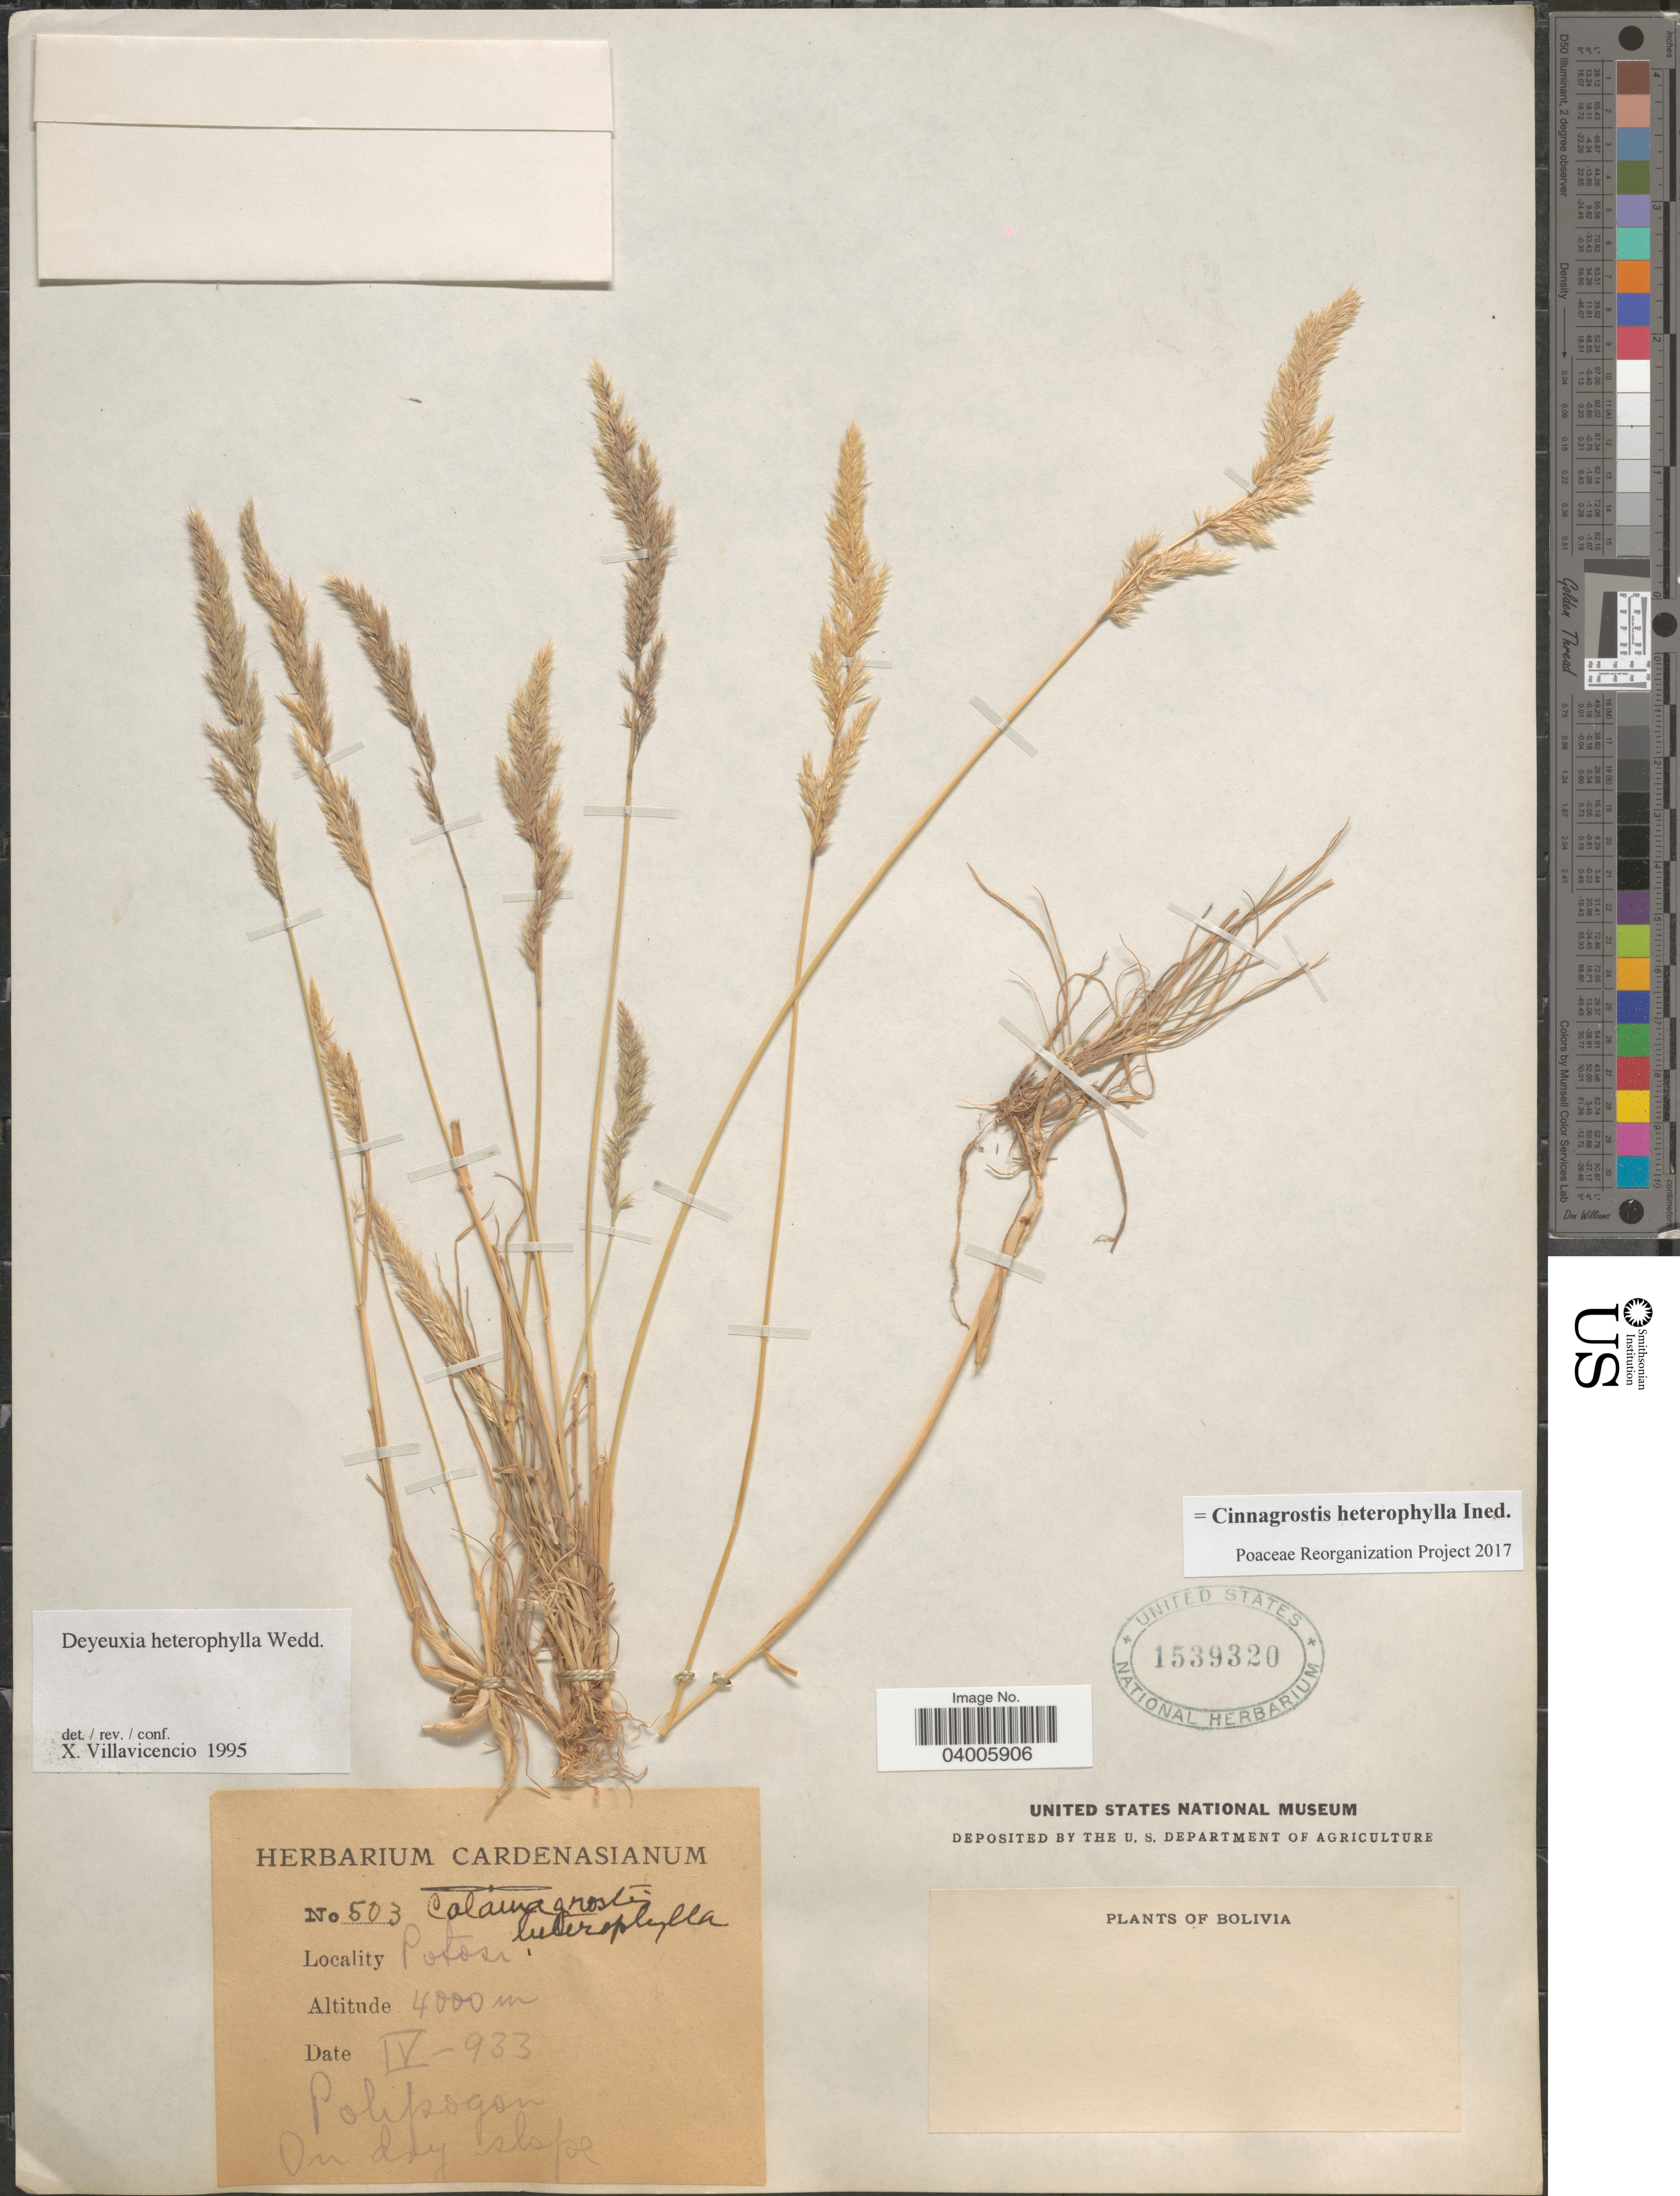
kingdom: Plantae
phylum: Tracheophyta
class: Liliopsida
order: Poales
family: Poaceae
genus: Cinnagrostis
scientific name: Cinnagrostis heterophylla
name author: (Wedd.) P.M. Peterson et al.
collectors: ex herb. Cardenasianum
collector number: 503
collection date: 1933-04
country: Bolivia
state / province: Potosi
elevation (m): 4000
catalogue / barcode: US 1539320